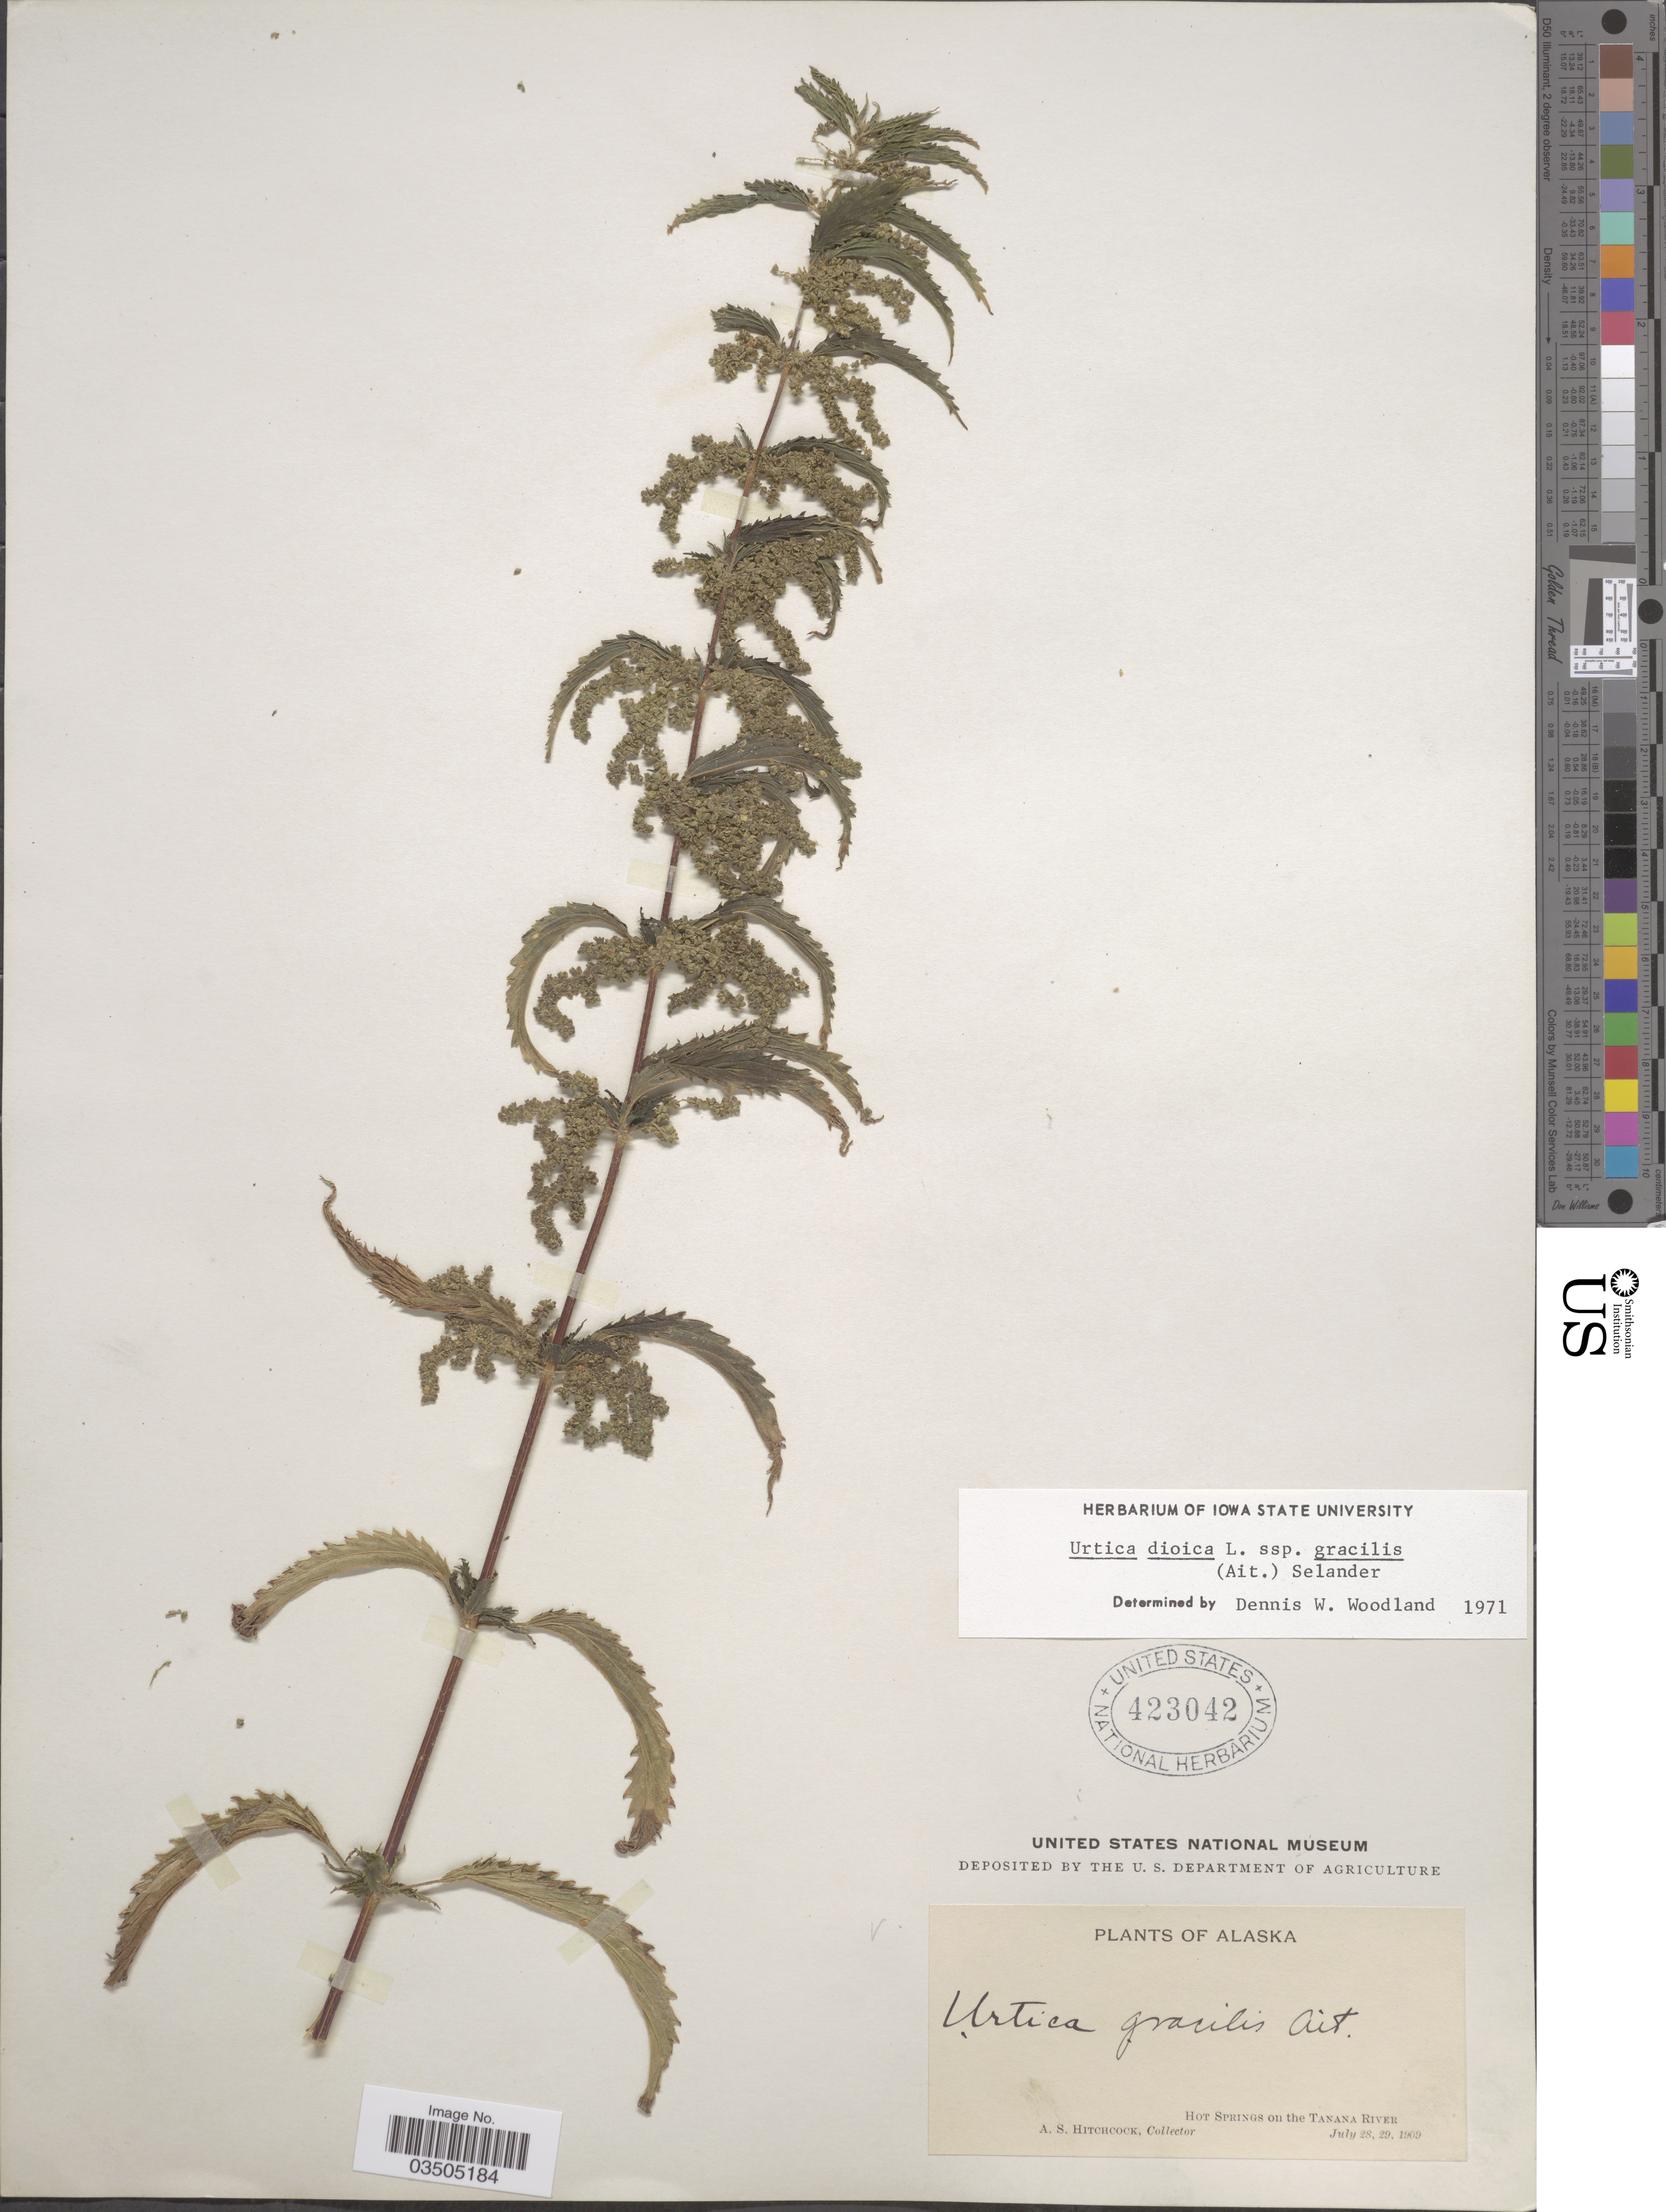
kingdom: Plantae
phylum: Tracheophyta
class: Magnoliopsida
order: Rosales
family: Urticaceae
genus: Urtica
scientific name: Urtica dioica subsp. gracilis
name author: L.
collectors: A. S. Hitchcock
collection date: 1909-07-28/1909-07-29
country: United States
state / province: Alaska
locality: Hot Springs on the Tanana River.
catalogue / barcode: US 423042